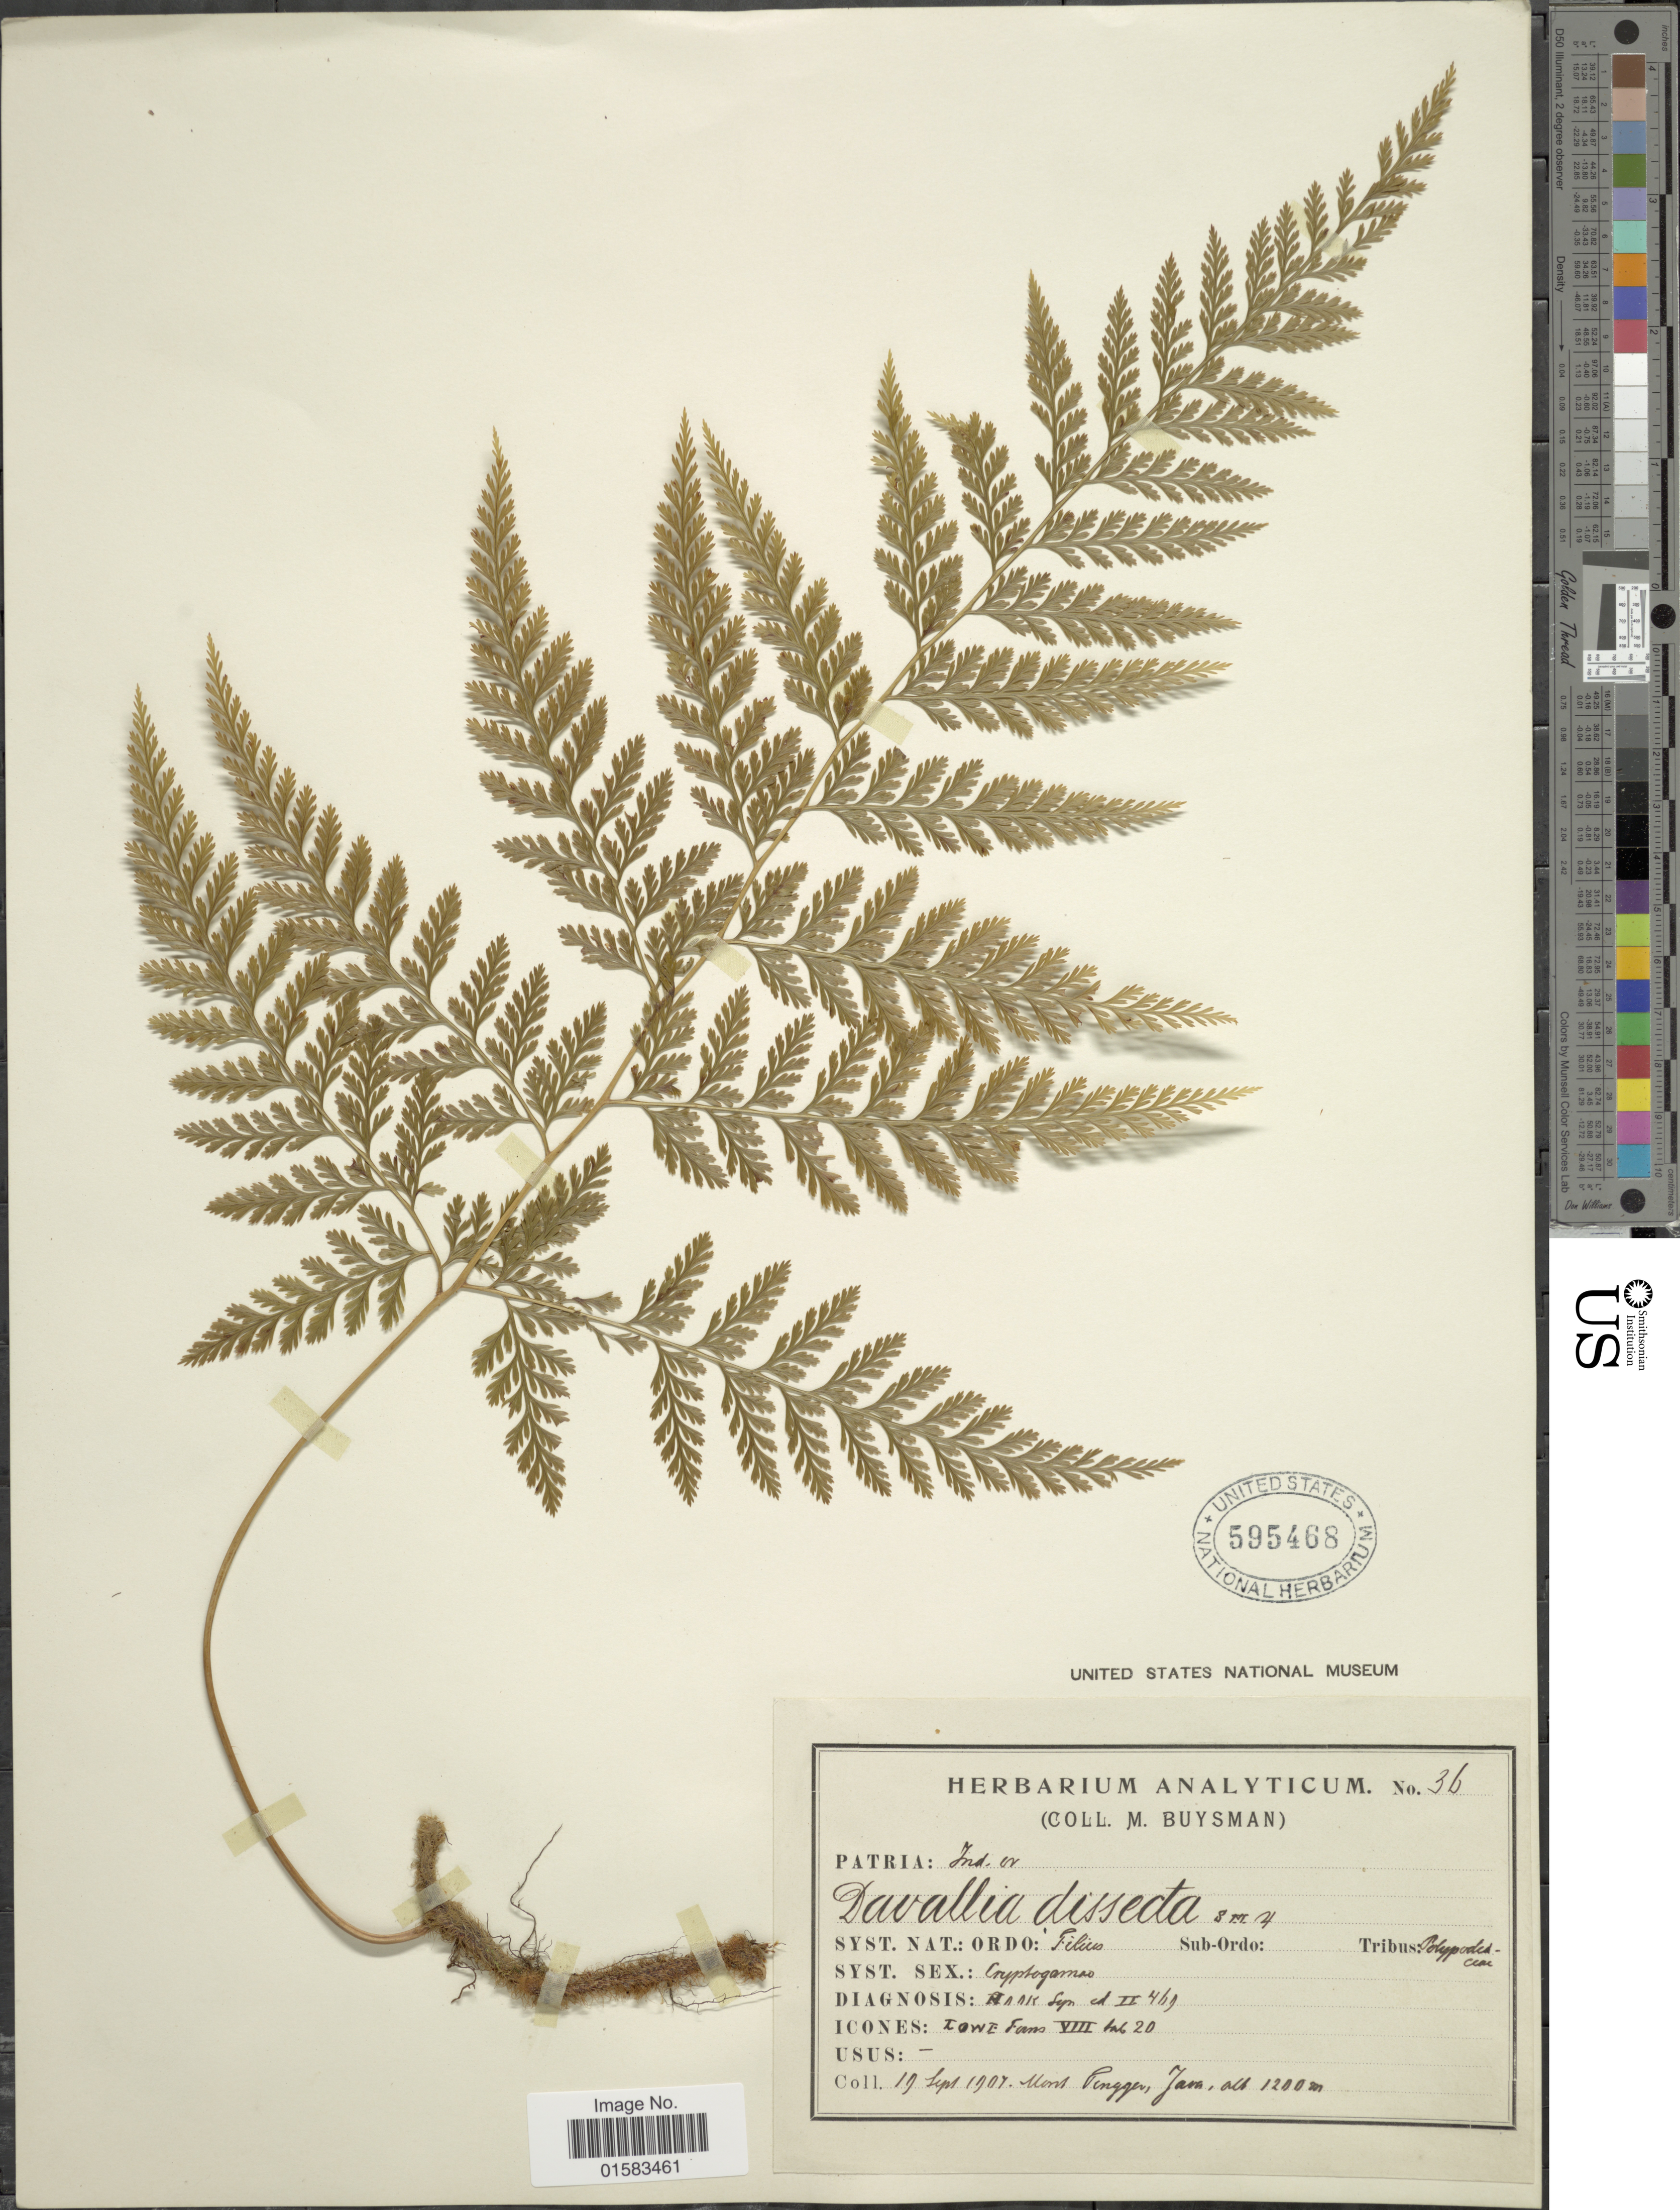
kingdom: Plantae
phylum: Tracheophyta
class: Polypodiopsida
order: Polypodiales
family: Davalliaceae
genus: Davallia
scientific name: Davallia trichomanoides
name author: Blume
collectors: M. Buysman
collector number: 36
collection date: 1907-09-19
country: Indonesia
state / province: Java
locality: Mount Tennger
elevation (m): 1200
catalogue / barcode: US 595468